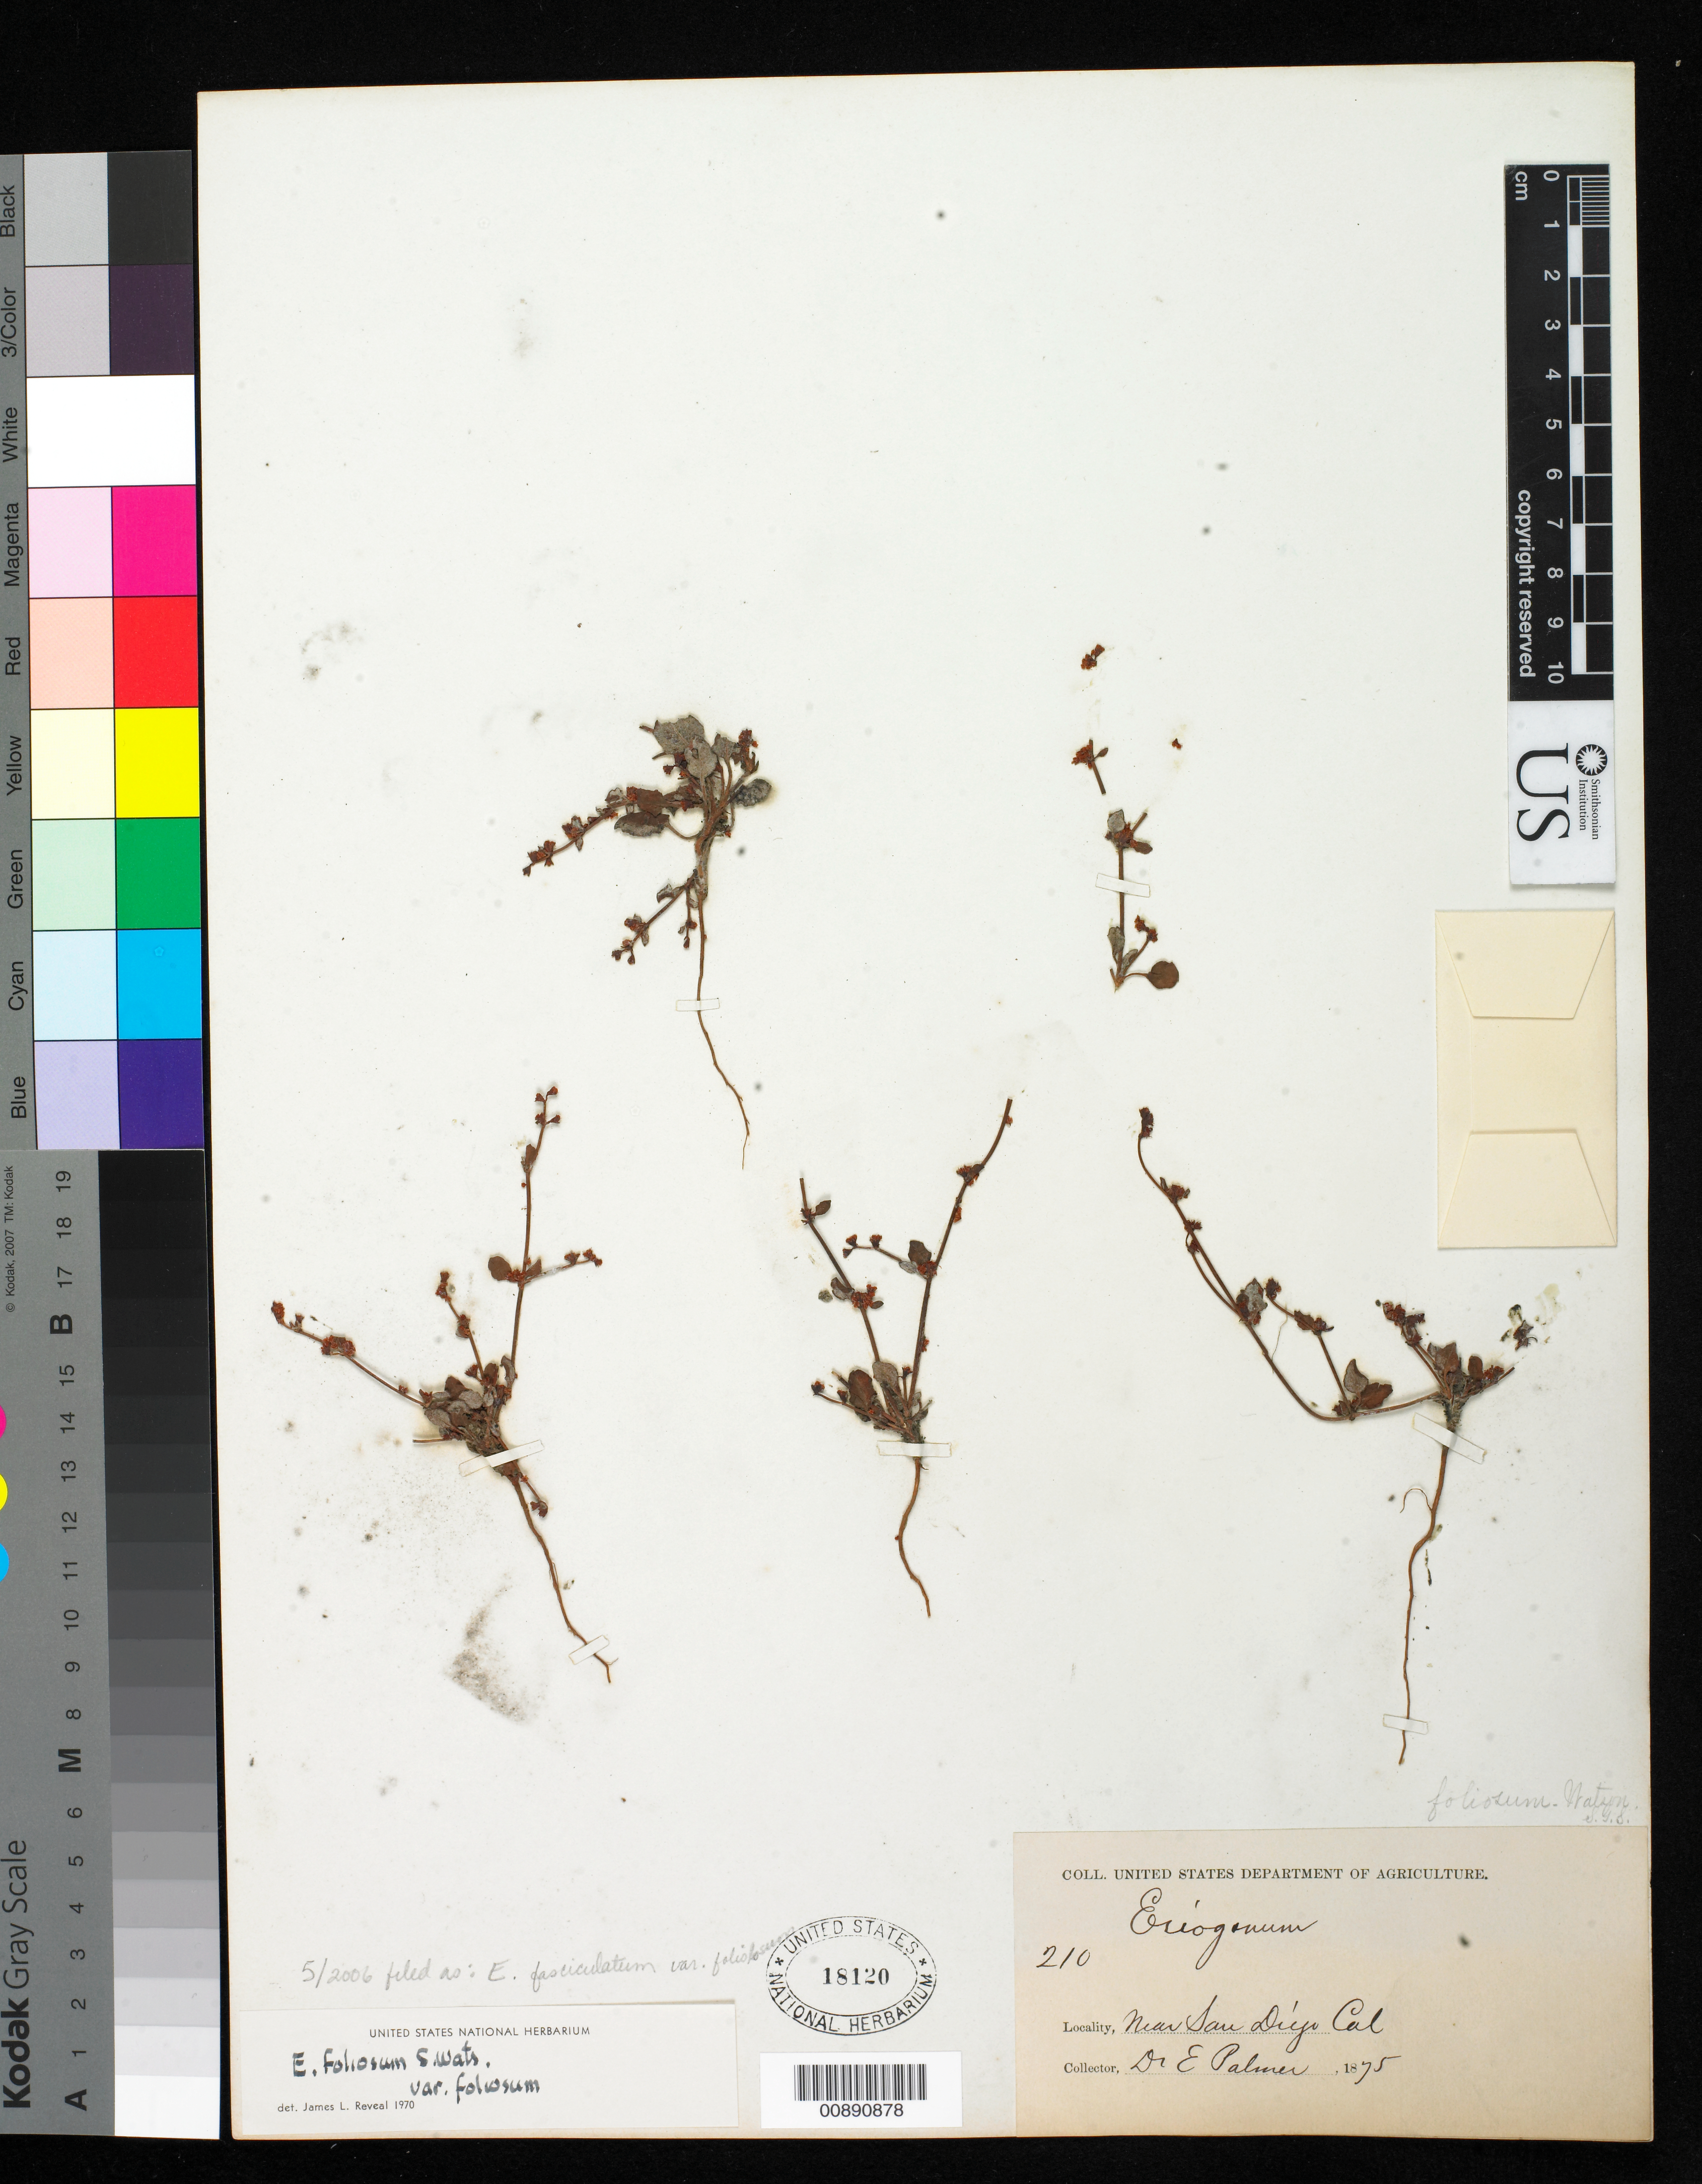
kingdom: Plantae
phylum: Tracheophyta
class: Magnoliopsida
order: Caryophyllales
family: Polygonaceae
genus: Eriogonum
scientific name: Eriogonum fasciculatum var. foliolosum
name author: (Nutt.) S. Stokes ex Abrams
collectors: E. Palmer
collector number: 210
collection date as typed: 1875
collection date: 1875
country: United States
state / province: California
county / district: San Diego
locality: Near San Diego, California.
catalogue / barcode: US 18120